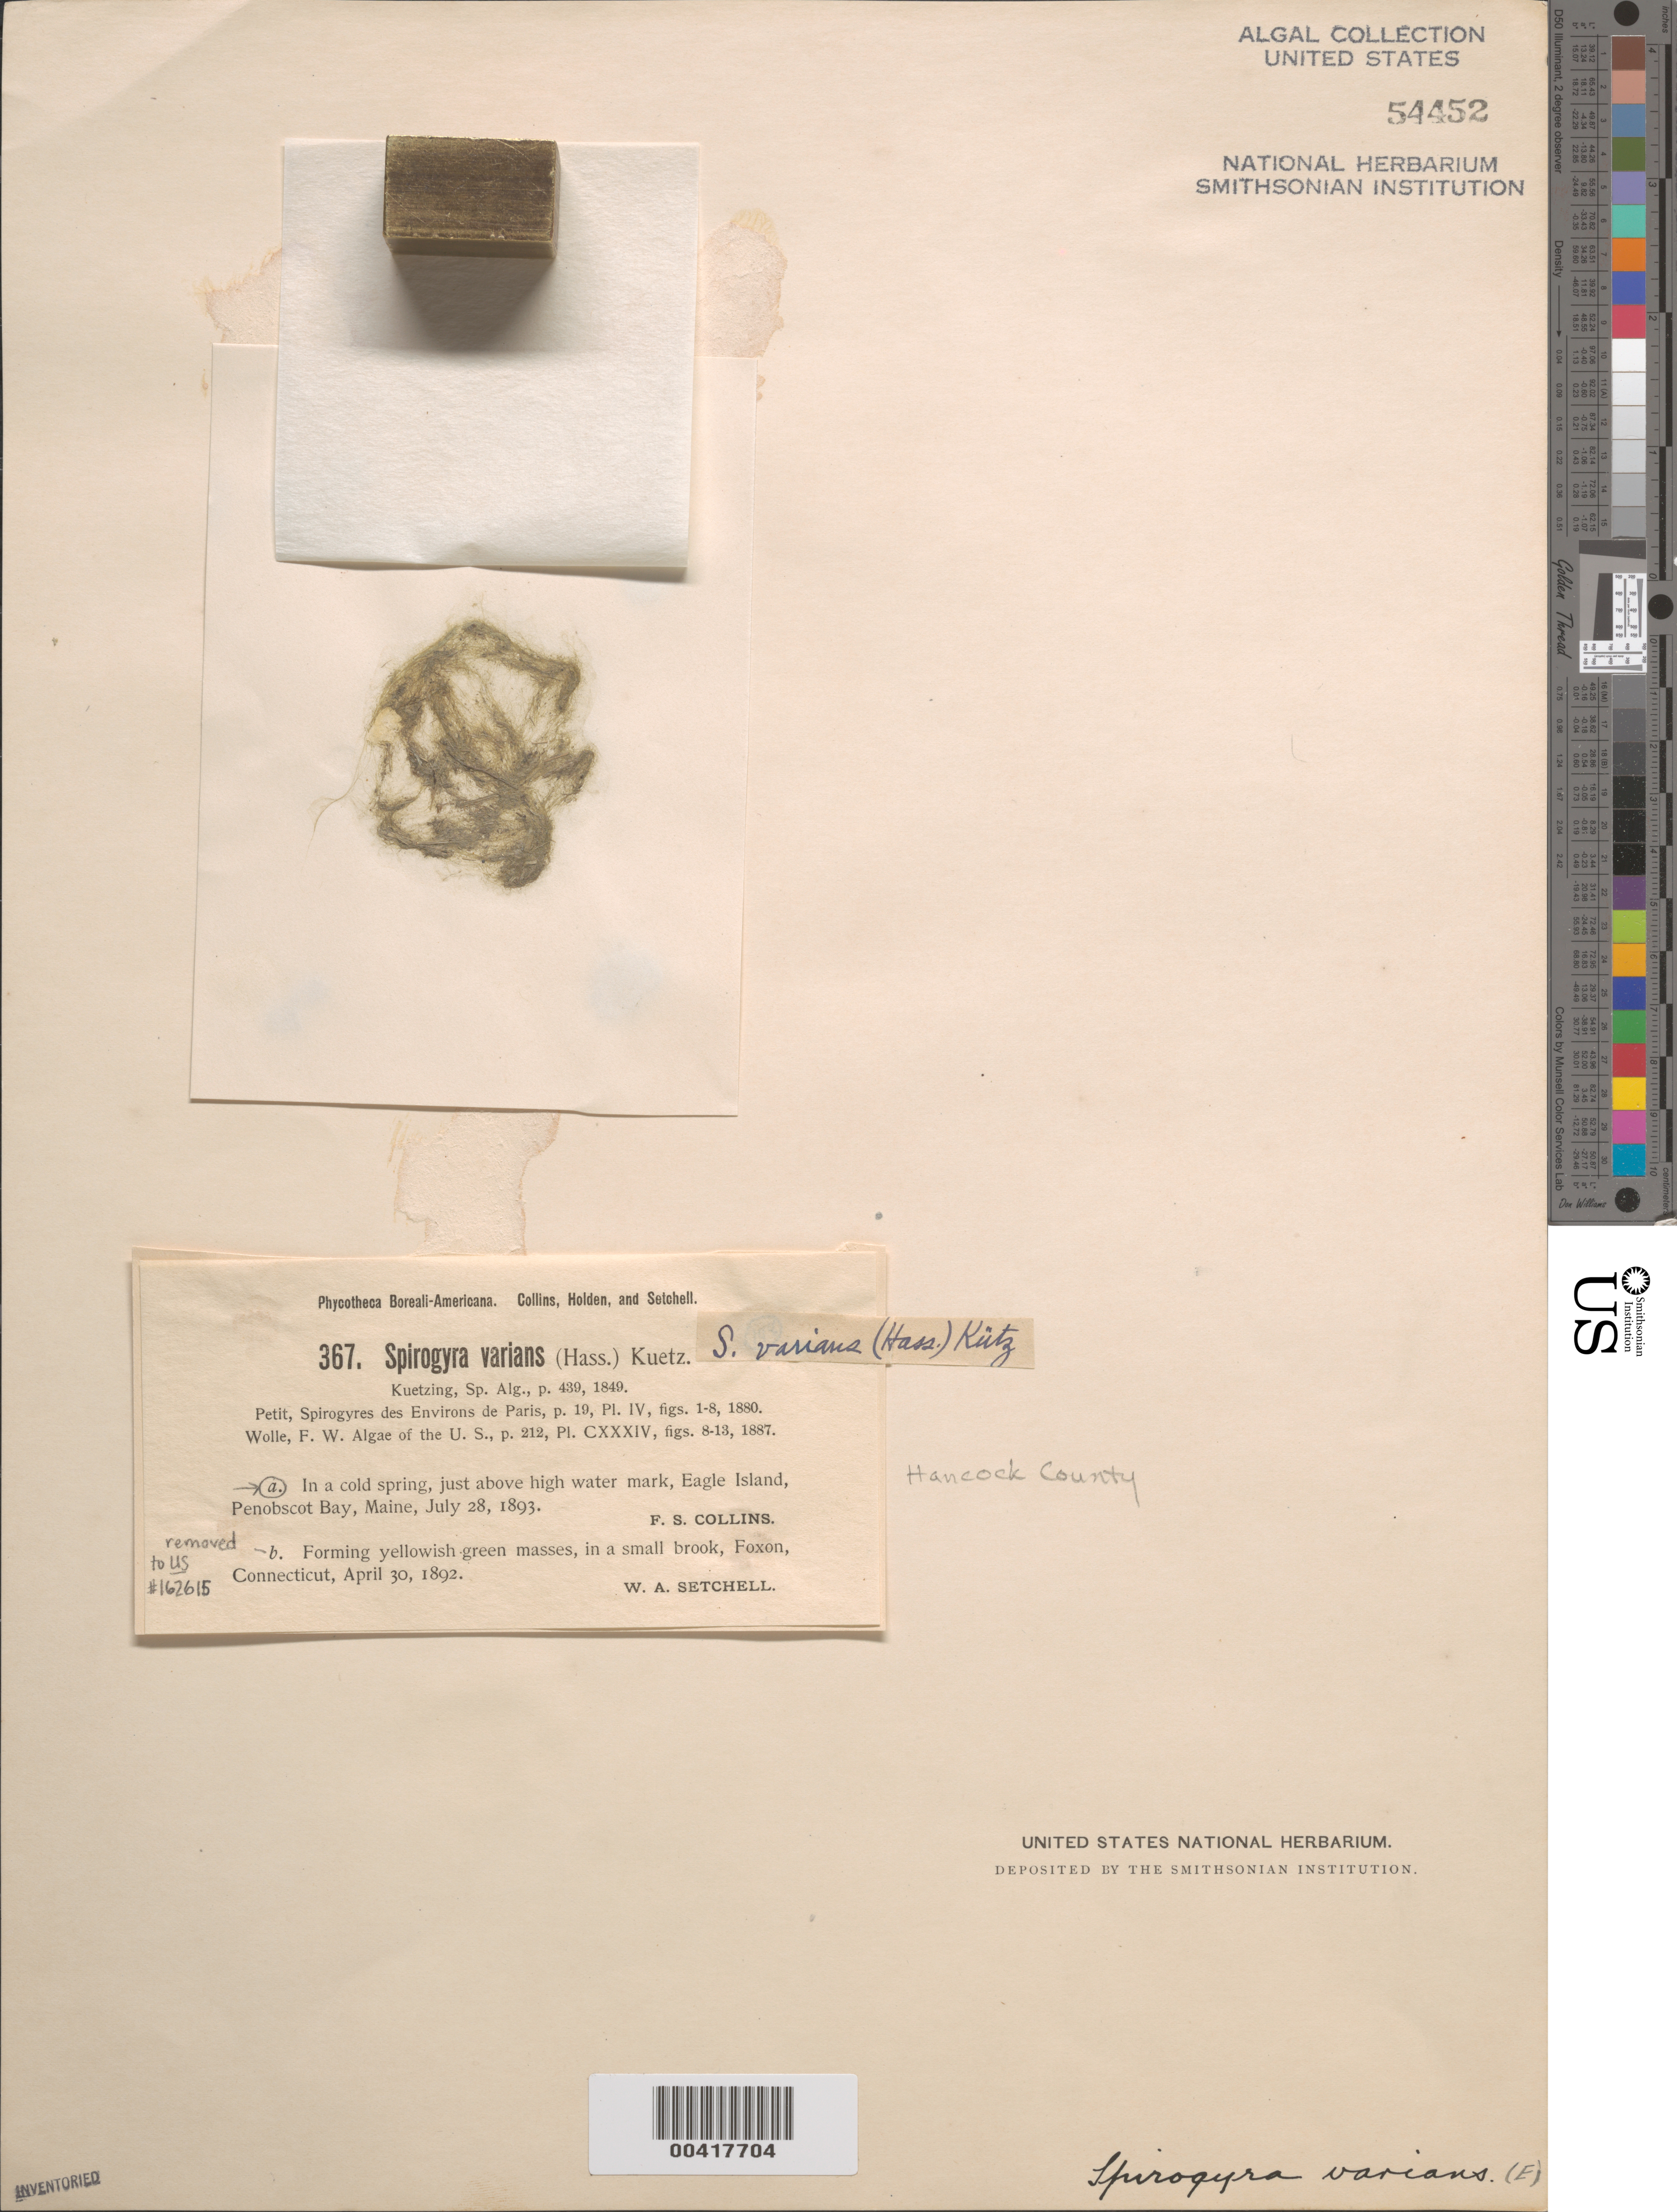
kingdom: Plantae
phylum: Charophyta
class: Zygnematophyceae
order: Zygnematales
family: Zygnemataceae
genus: Spirogyra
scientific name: Spirogyra varians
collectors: F. Collins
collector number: PB-A 367a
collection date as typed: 28 Jul 1893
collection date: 1893-07-28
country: United States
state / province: Maine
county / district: Knox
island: Eagle Island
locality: Penobscot Bay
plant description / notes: Collins, Holden & Setchell, Phycotheca Boreali-Americana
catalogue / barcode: US 54452